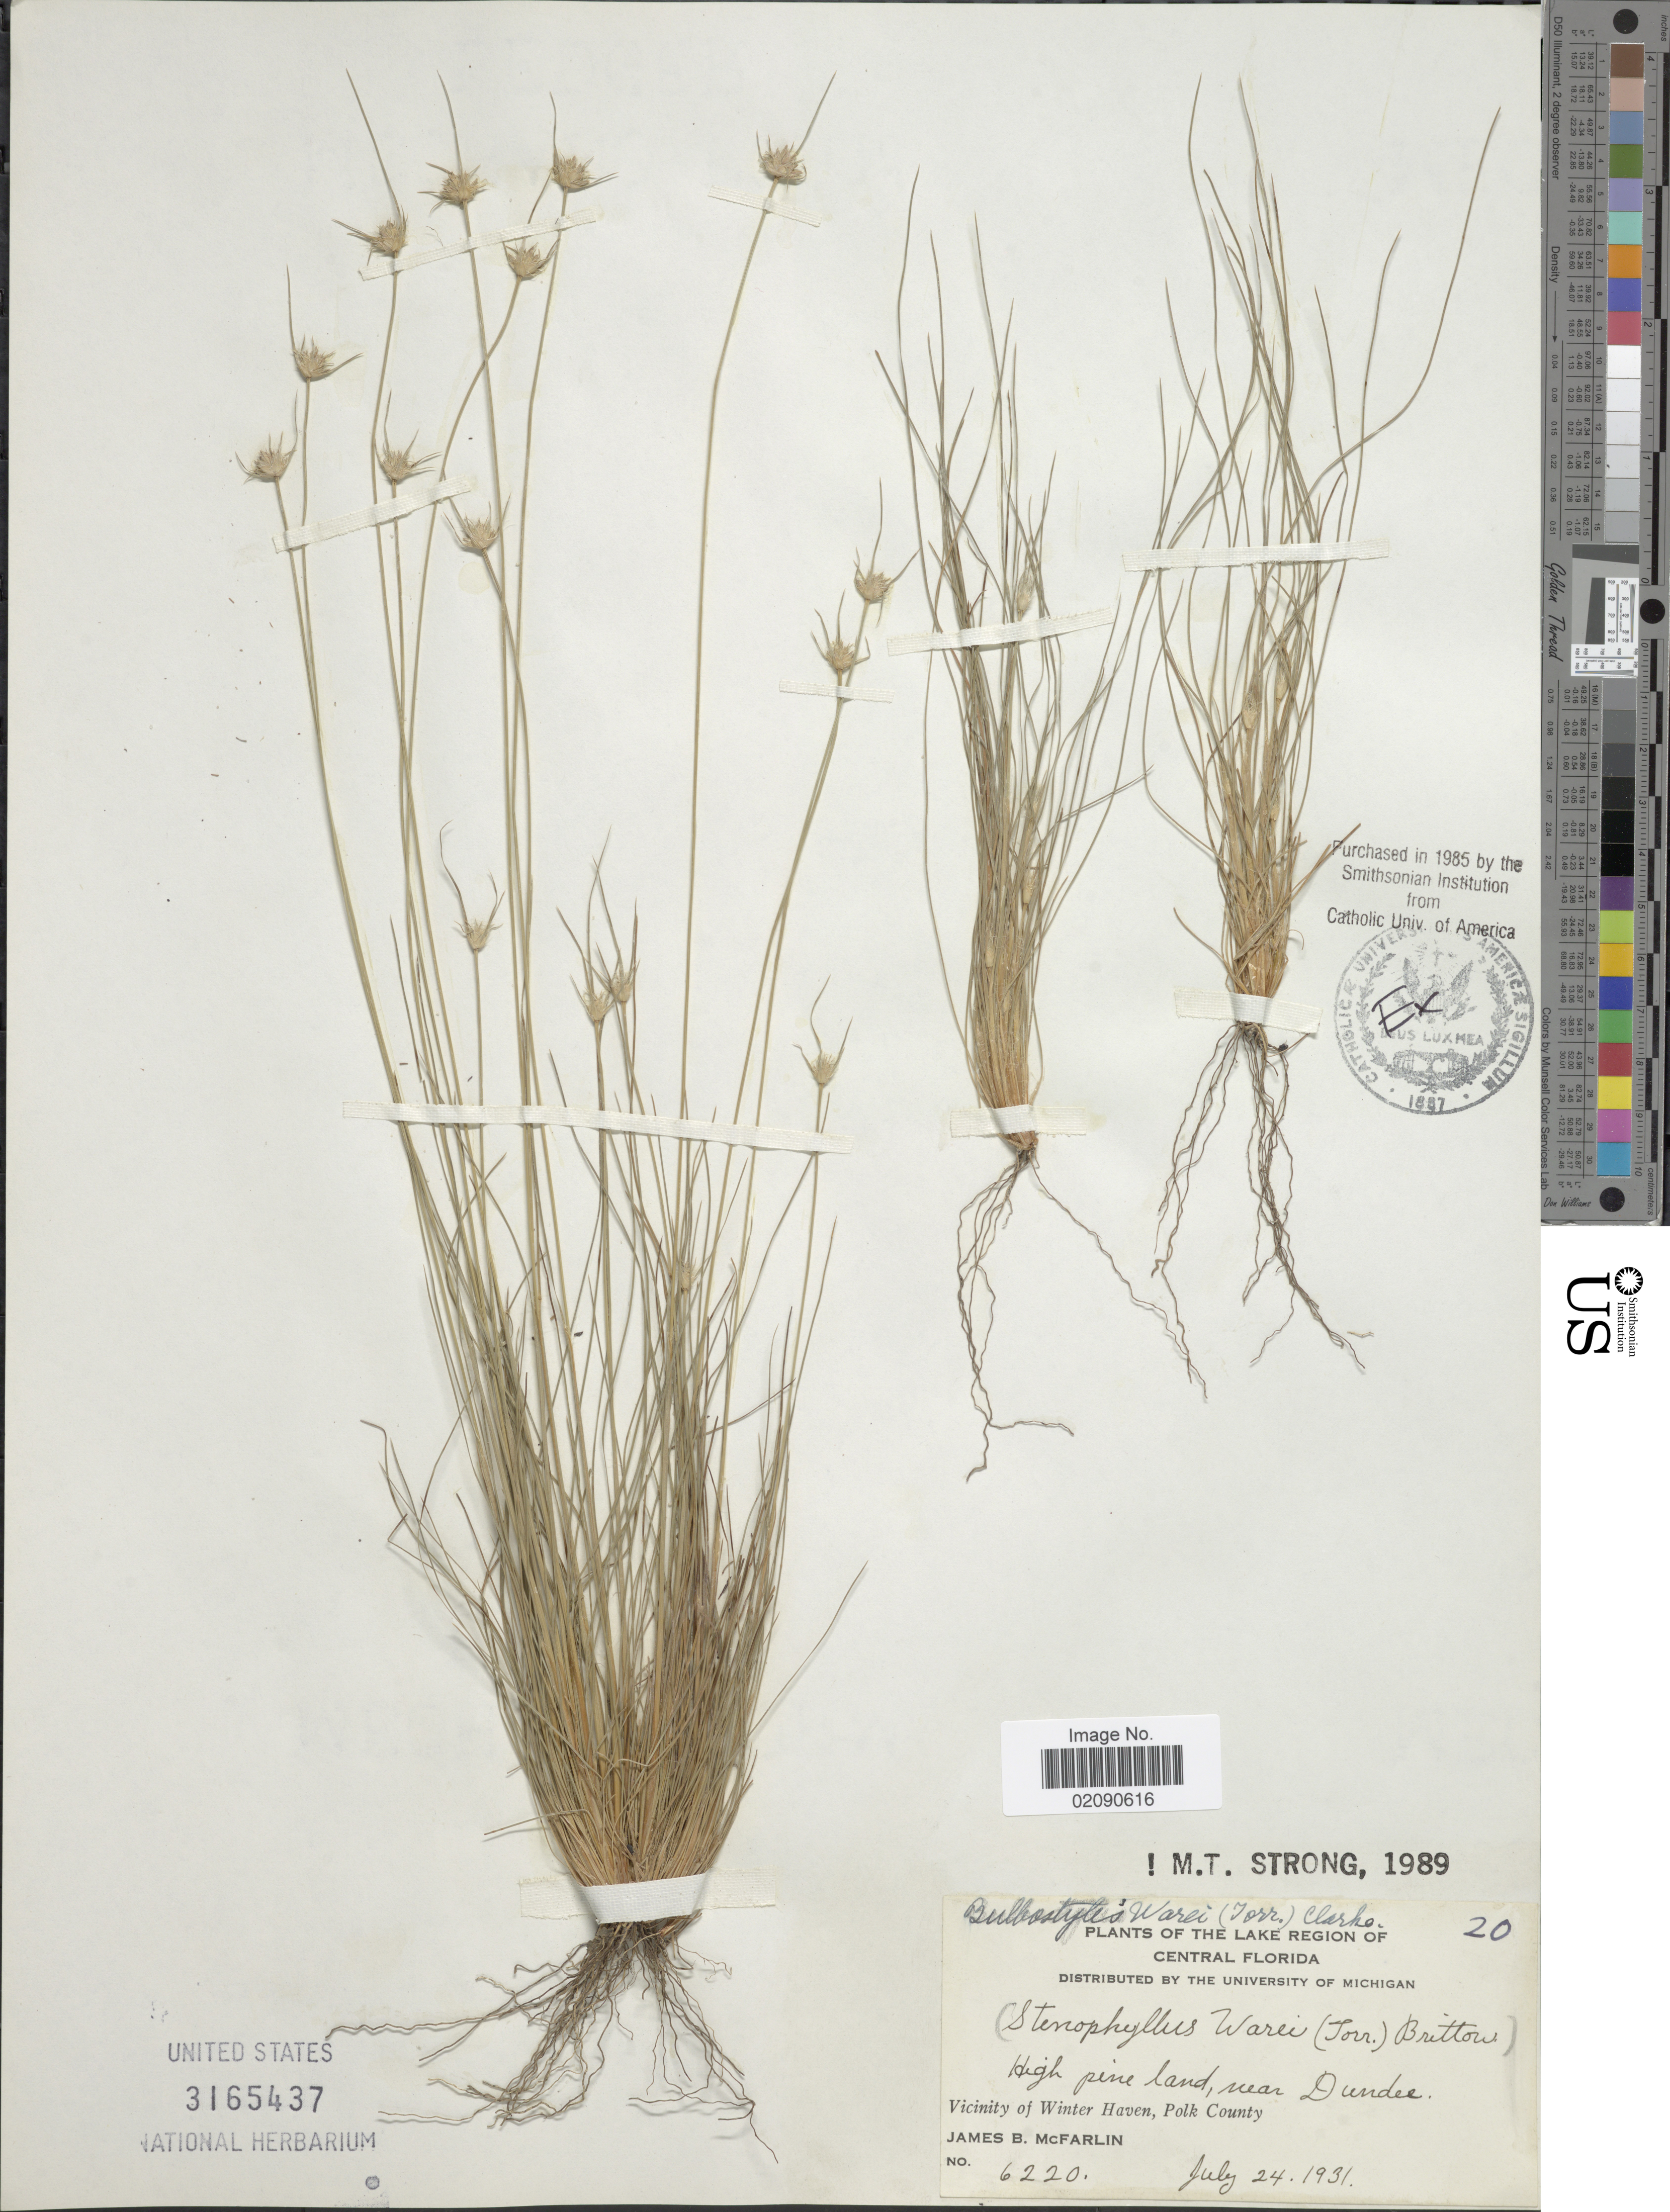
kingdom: Plantae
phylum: Tracheophyta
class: Liliopsida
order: Poales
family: Cyperaceae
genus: Bulbostylis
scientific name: Bulbostylis warei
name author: (Torr.) C.B. Clarke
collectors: J. McFarlin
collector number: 6220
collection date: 1931-07-24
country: United States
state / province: Florida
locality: Lake Region of Central Florida. High pine land, near Dundee. Vicinity of Winter Haven, Polk County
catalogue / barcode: US 3165437